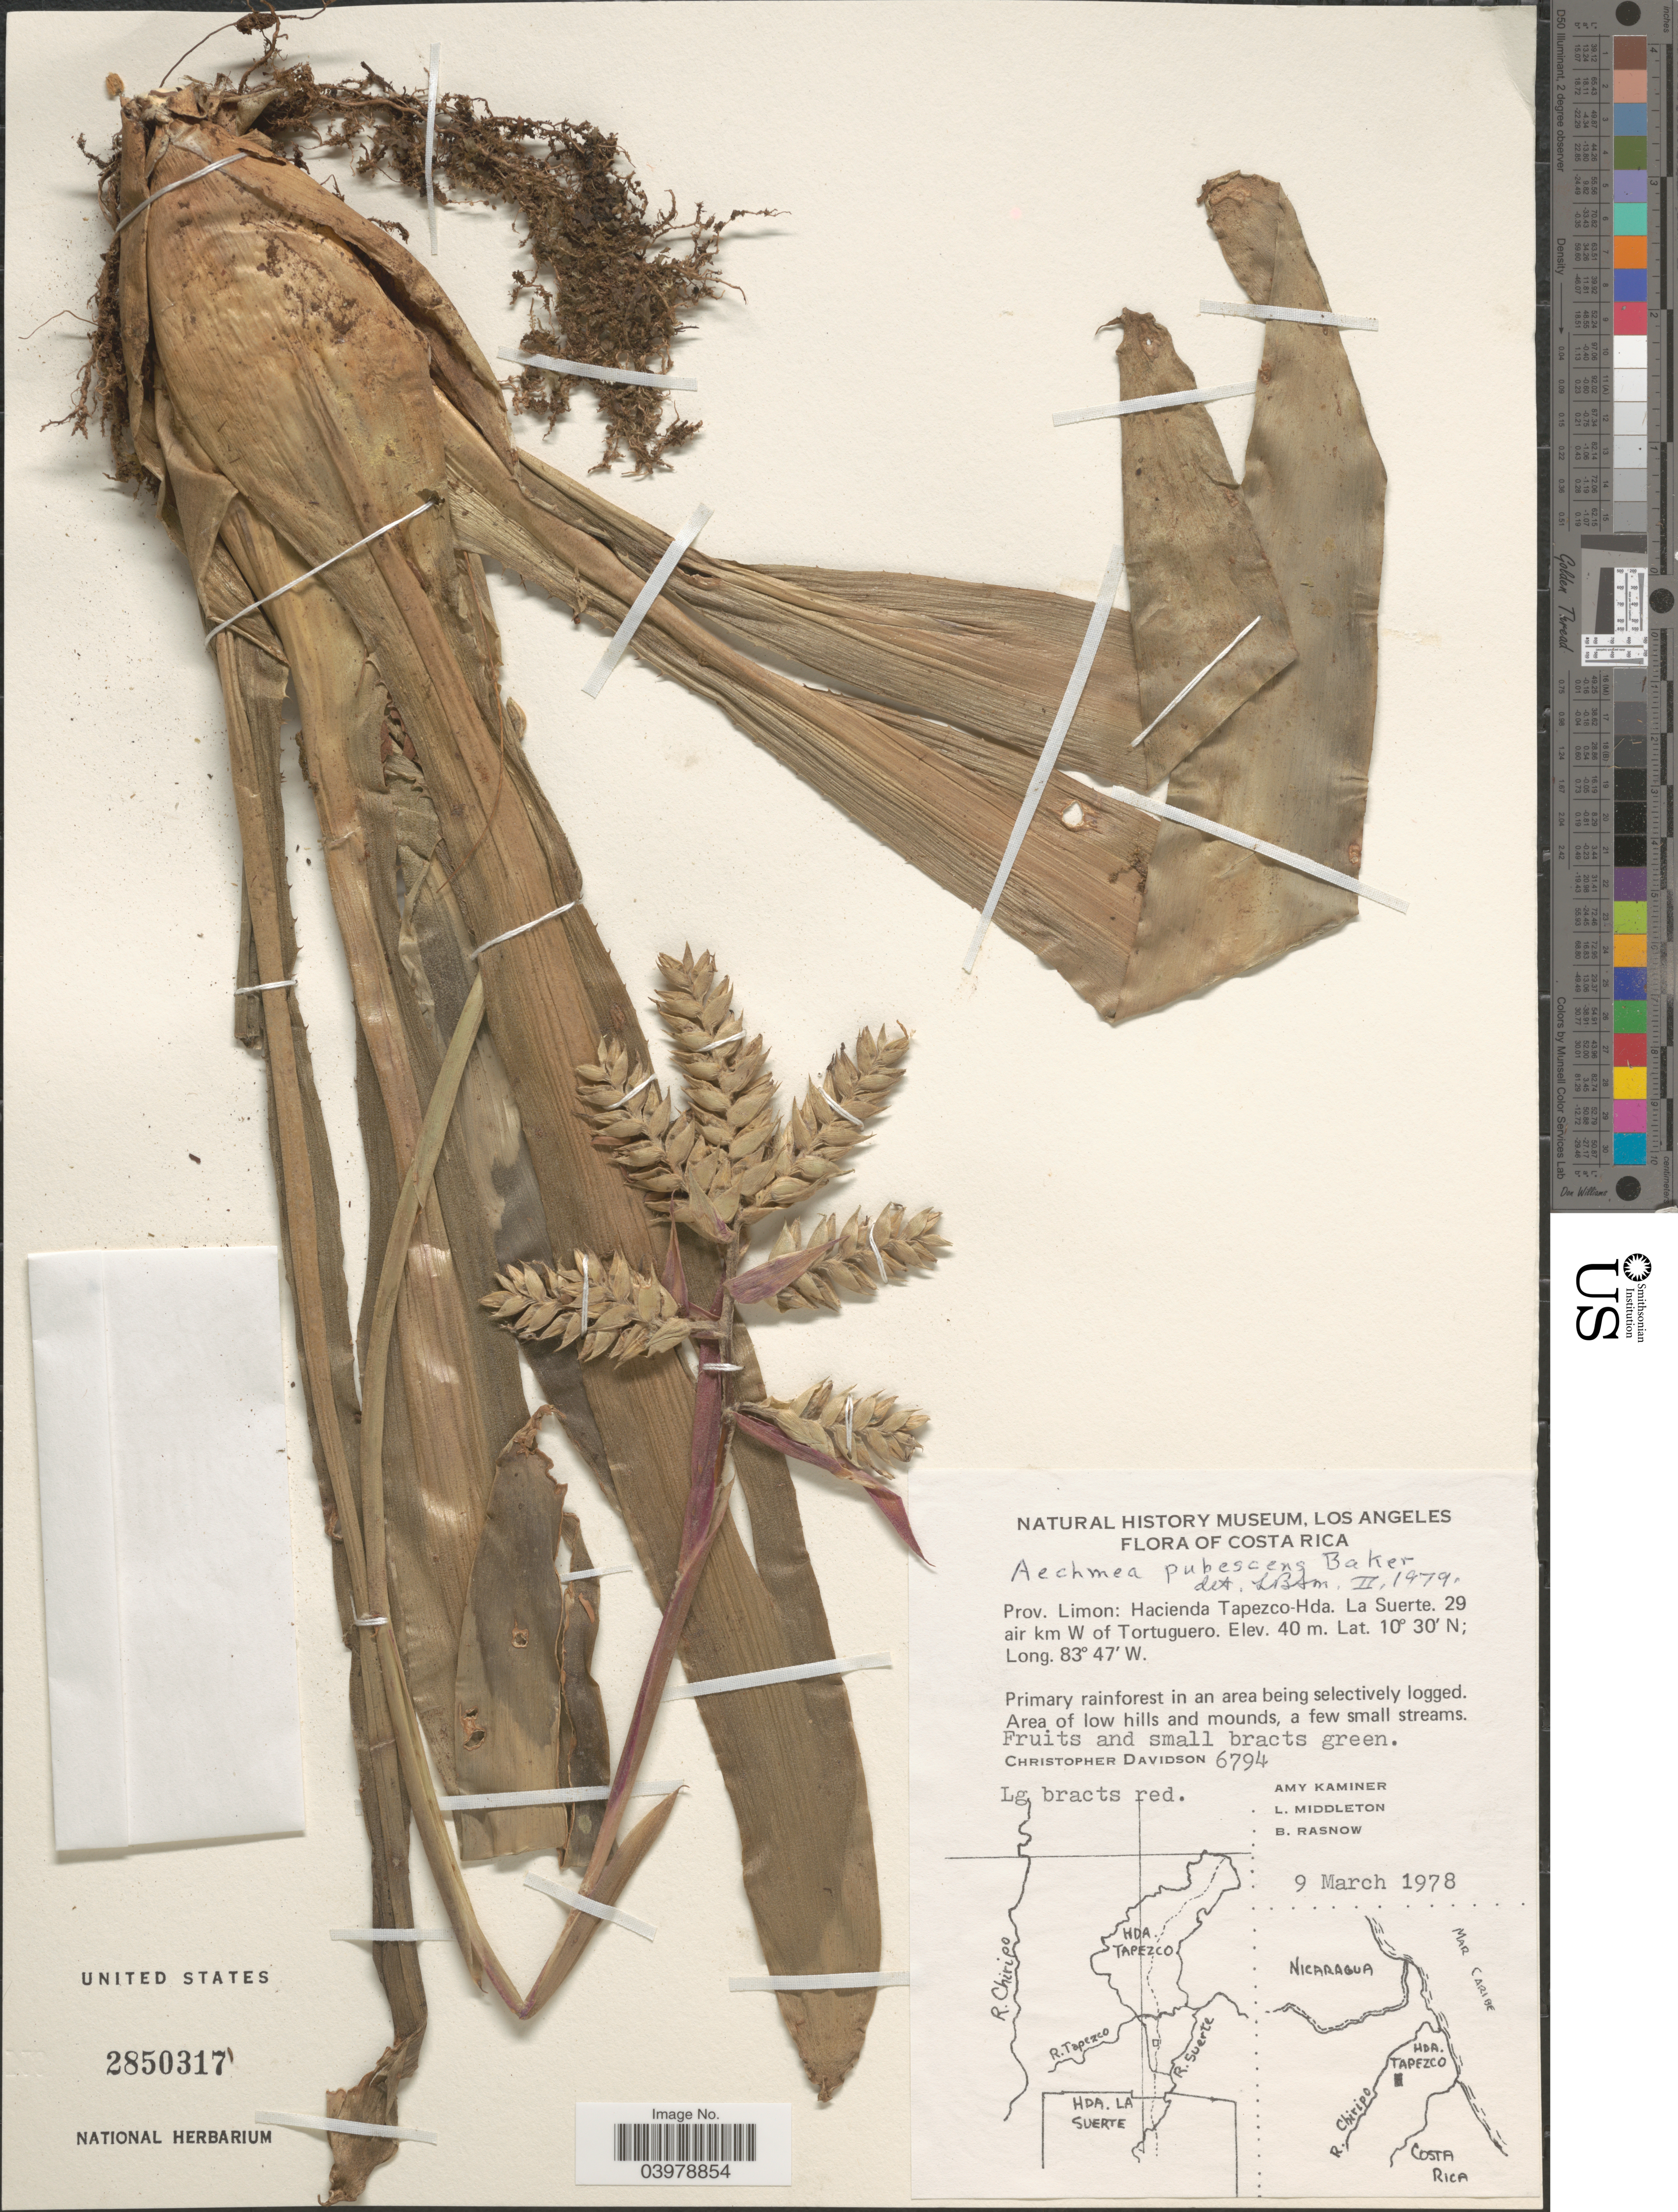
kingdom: Plantae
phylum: Tracheophyta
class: Liliopsida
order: Poales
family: Bromeliaceae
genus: Aechmea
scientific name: Aechmea pubescens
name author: Baker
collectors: C. Davidson, A. Kaminer, L. Middleton & B. Rasnow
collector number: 6794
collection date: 1978-03-09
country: Costa Rica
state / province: Limón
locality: Hacienda Tapezco-Hda. La Suerte. 29 air km W of Tortuguero.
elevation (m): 40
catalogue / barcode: US 2850317